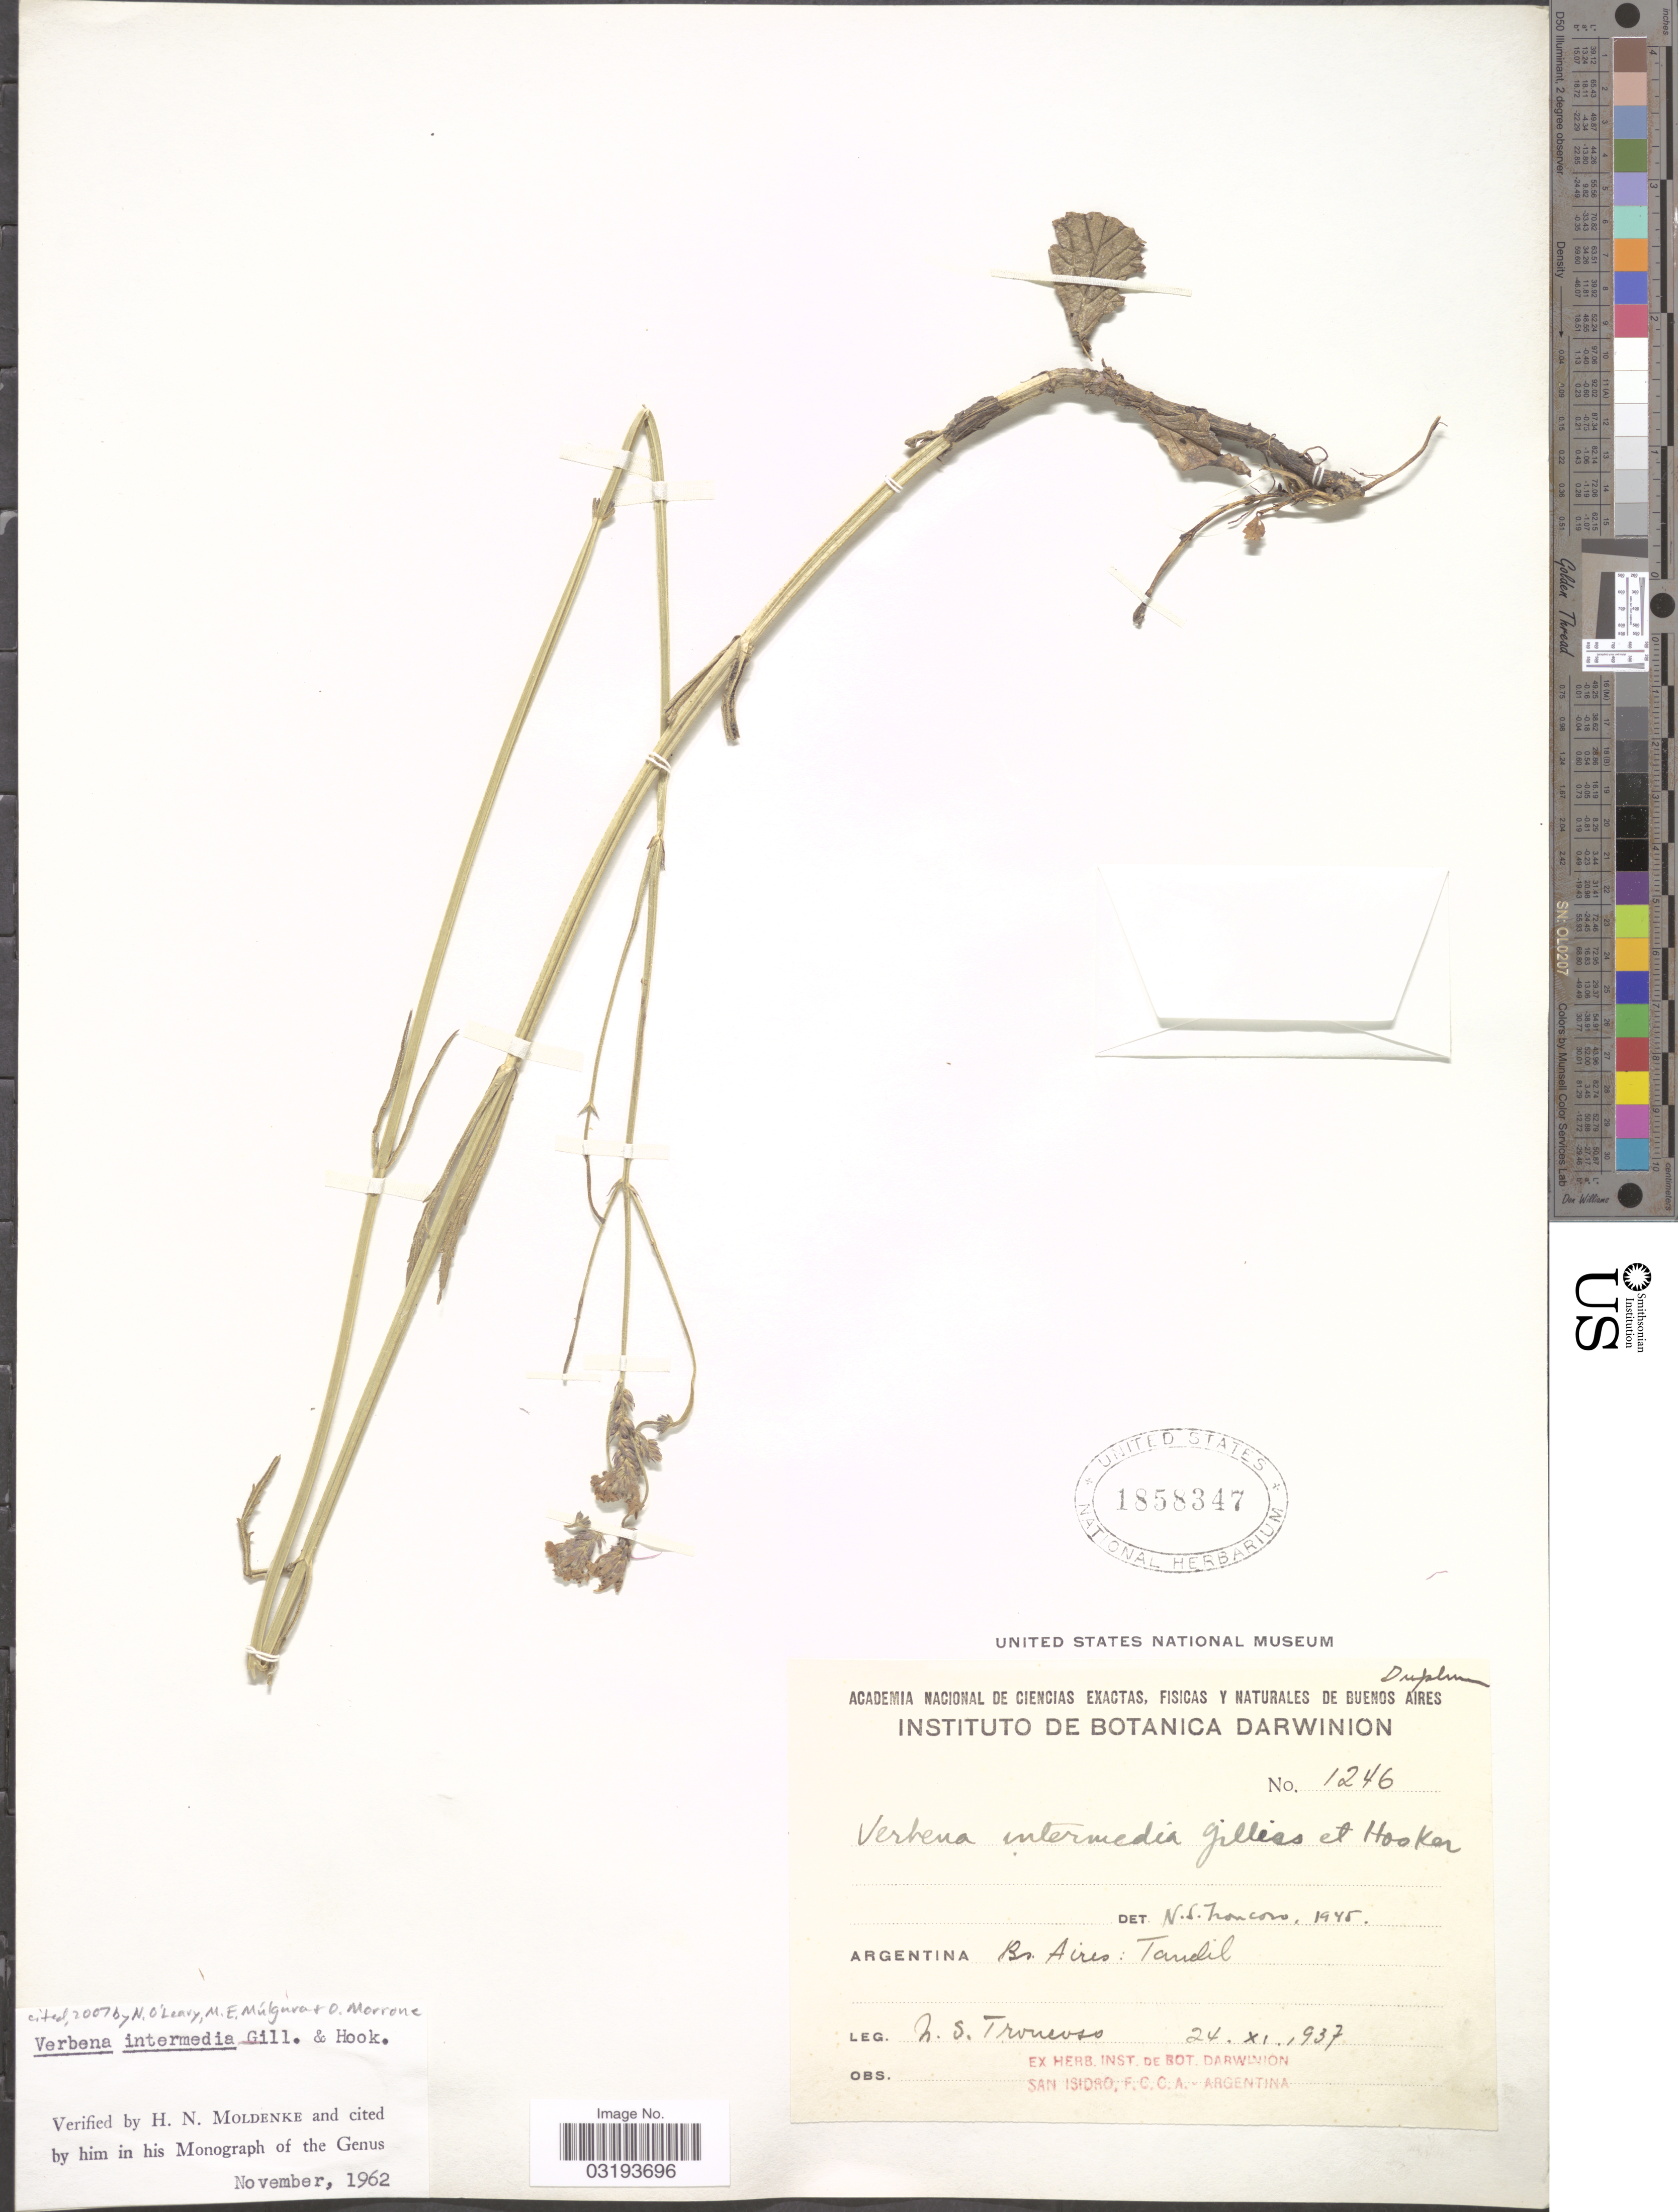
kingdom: Plantae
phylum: Tracheophyta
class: Magnoliopsida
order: Lamiales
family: Verbenaceae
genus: Verbena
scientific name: Verbena intermedia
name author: Gillies & Hook.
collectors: N. Troncoso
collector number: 1246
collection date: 1937-11-24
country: Argentina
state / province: Buenos Aires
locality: Tandil.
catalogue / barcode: US 1858347